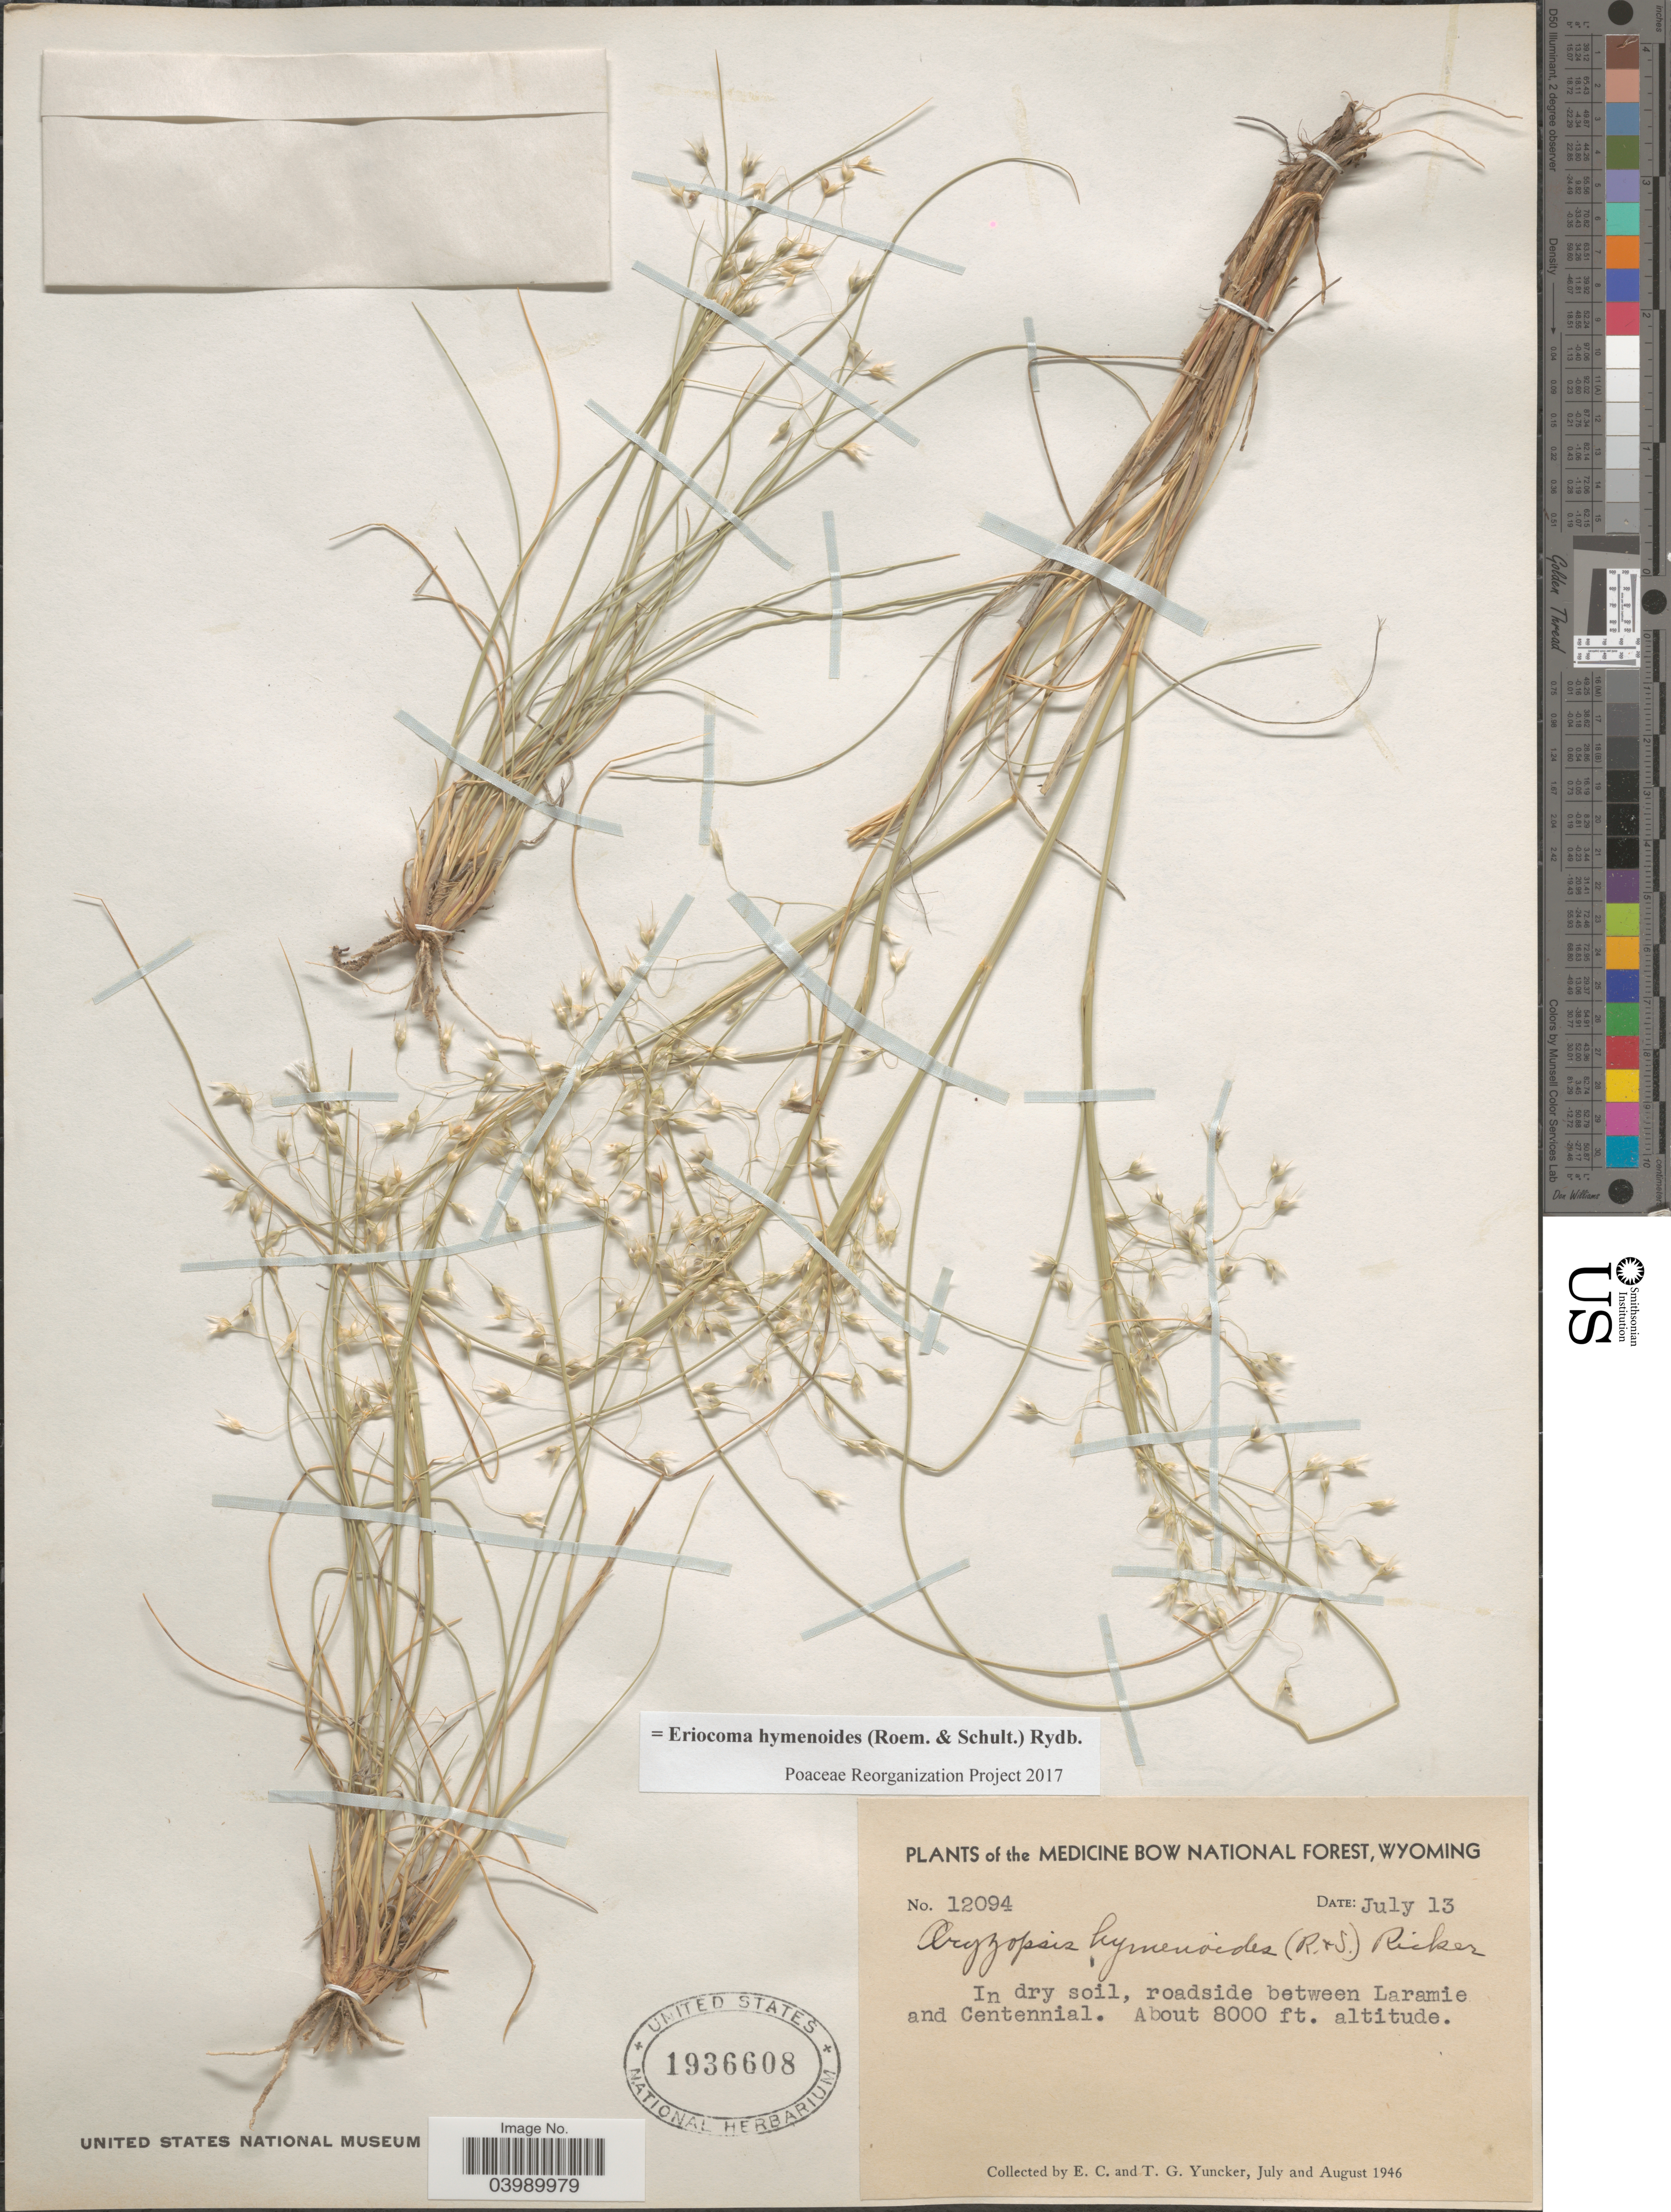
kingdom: Plantae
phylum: Tracheophyta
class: Liliopsida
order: Poales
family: Poaceae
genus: Eriocoma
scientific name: Eriocoma hymenoides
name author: (Roem. & Schult.) Rydb.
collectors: E. C. Yuncker & T. G. Yuncker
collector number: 12094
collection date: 1946-07-13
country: United States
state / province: Wyoming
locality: The Medicine Bow National Forest. Roadside between Laramie and Centennial.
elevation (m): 2438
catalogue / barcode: US 1936608